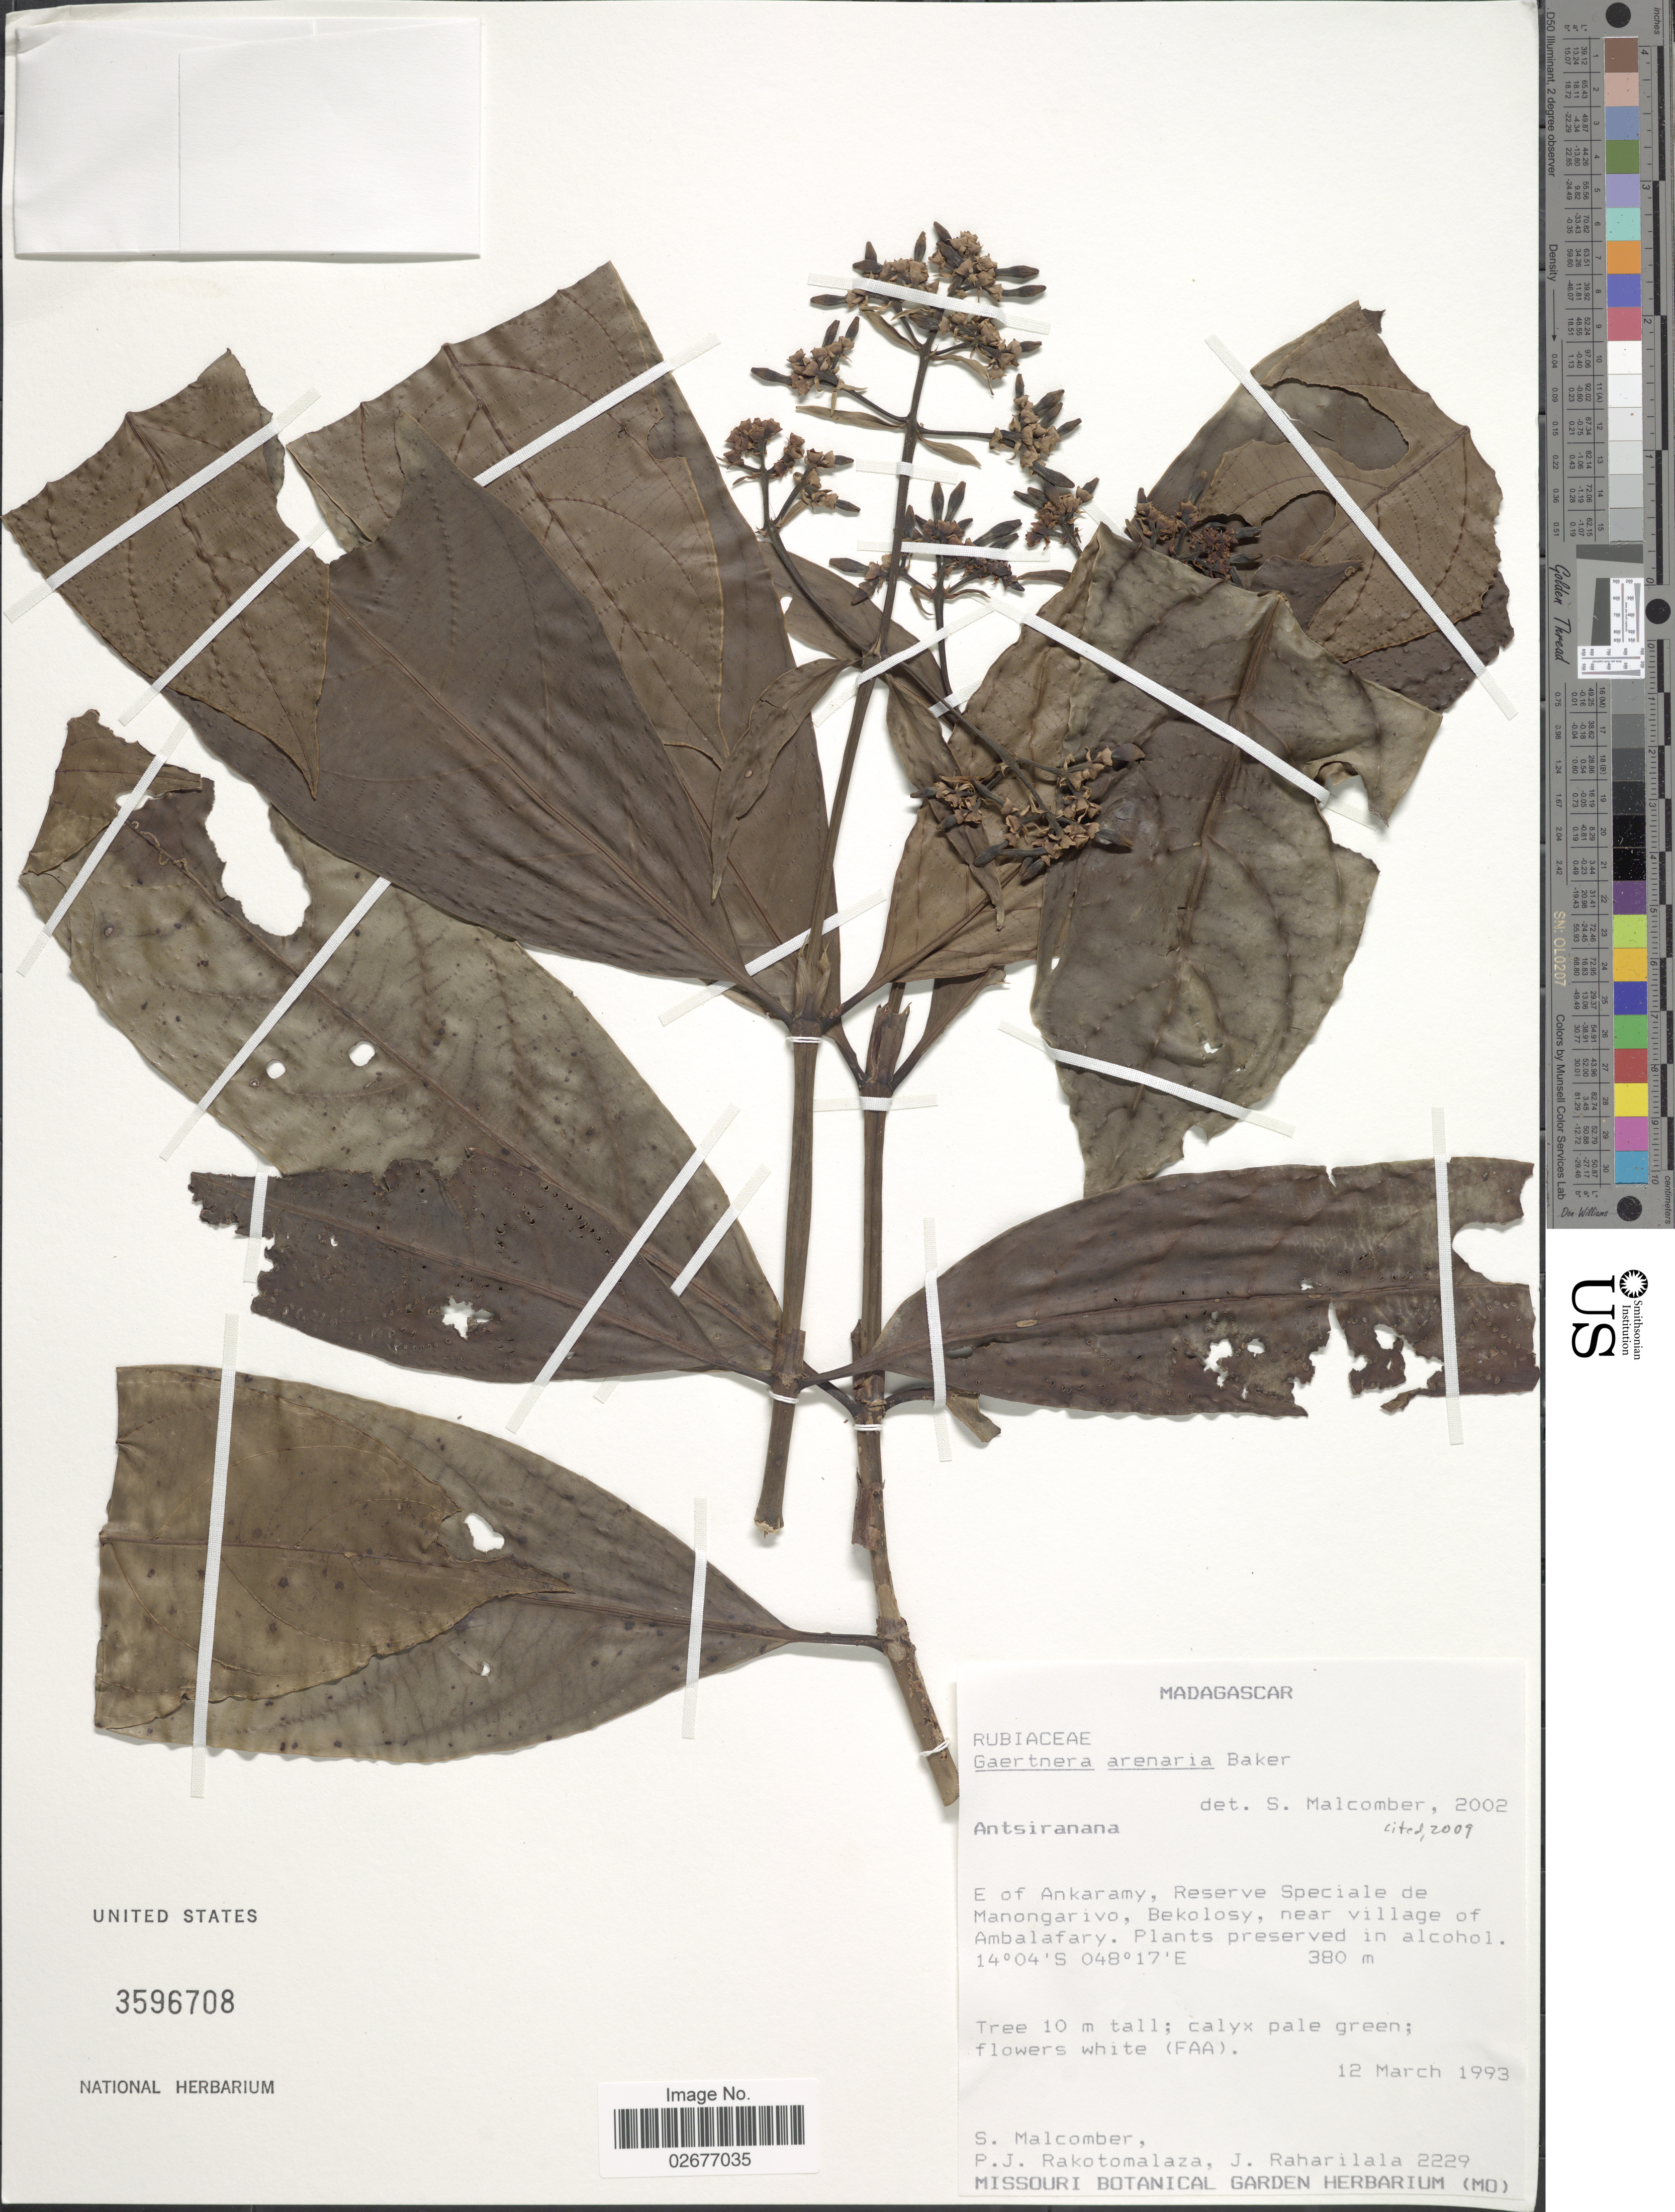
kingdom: Plantae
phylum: Tracheophyta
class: Magnoliopsida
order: Gentianales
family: Rubiaceae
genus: Gaertnera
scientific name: Gaertnera arenaria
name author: Baker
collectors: S. T. Malcomber, P. J. Rakotomalaza & J. I. Raharilala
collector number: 2229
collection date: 1993-03-12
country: Madagascar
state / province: Diana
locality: E of Ankaramy, Reserve Speciale de Manongarivo, Bekolosy, near village of Ambalafary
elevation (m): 380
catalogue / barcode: US 3596708